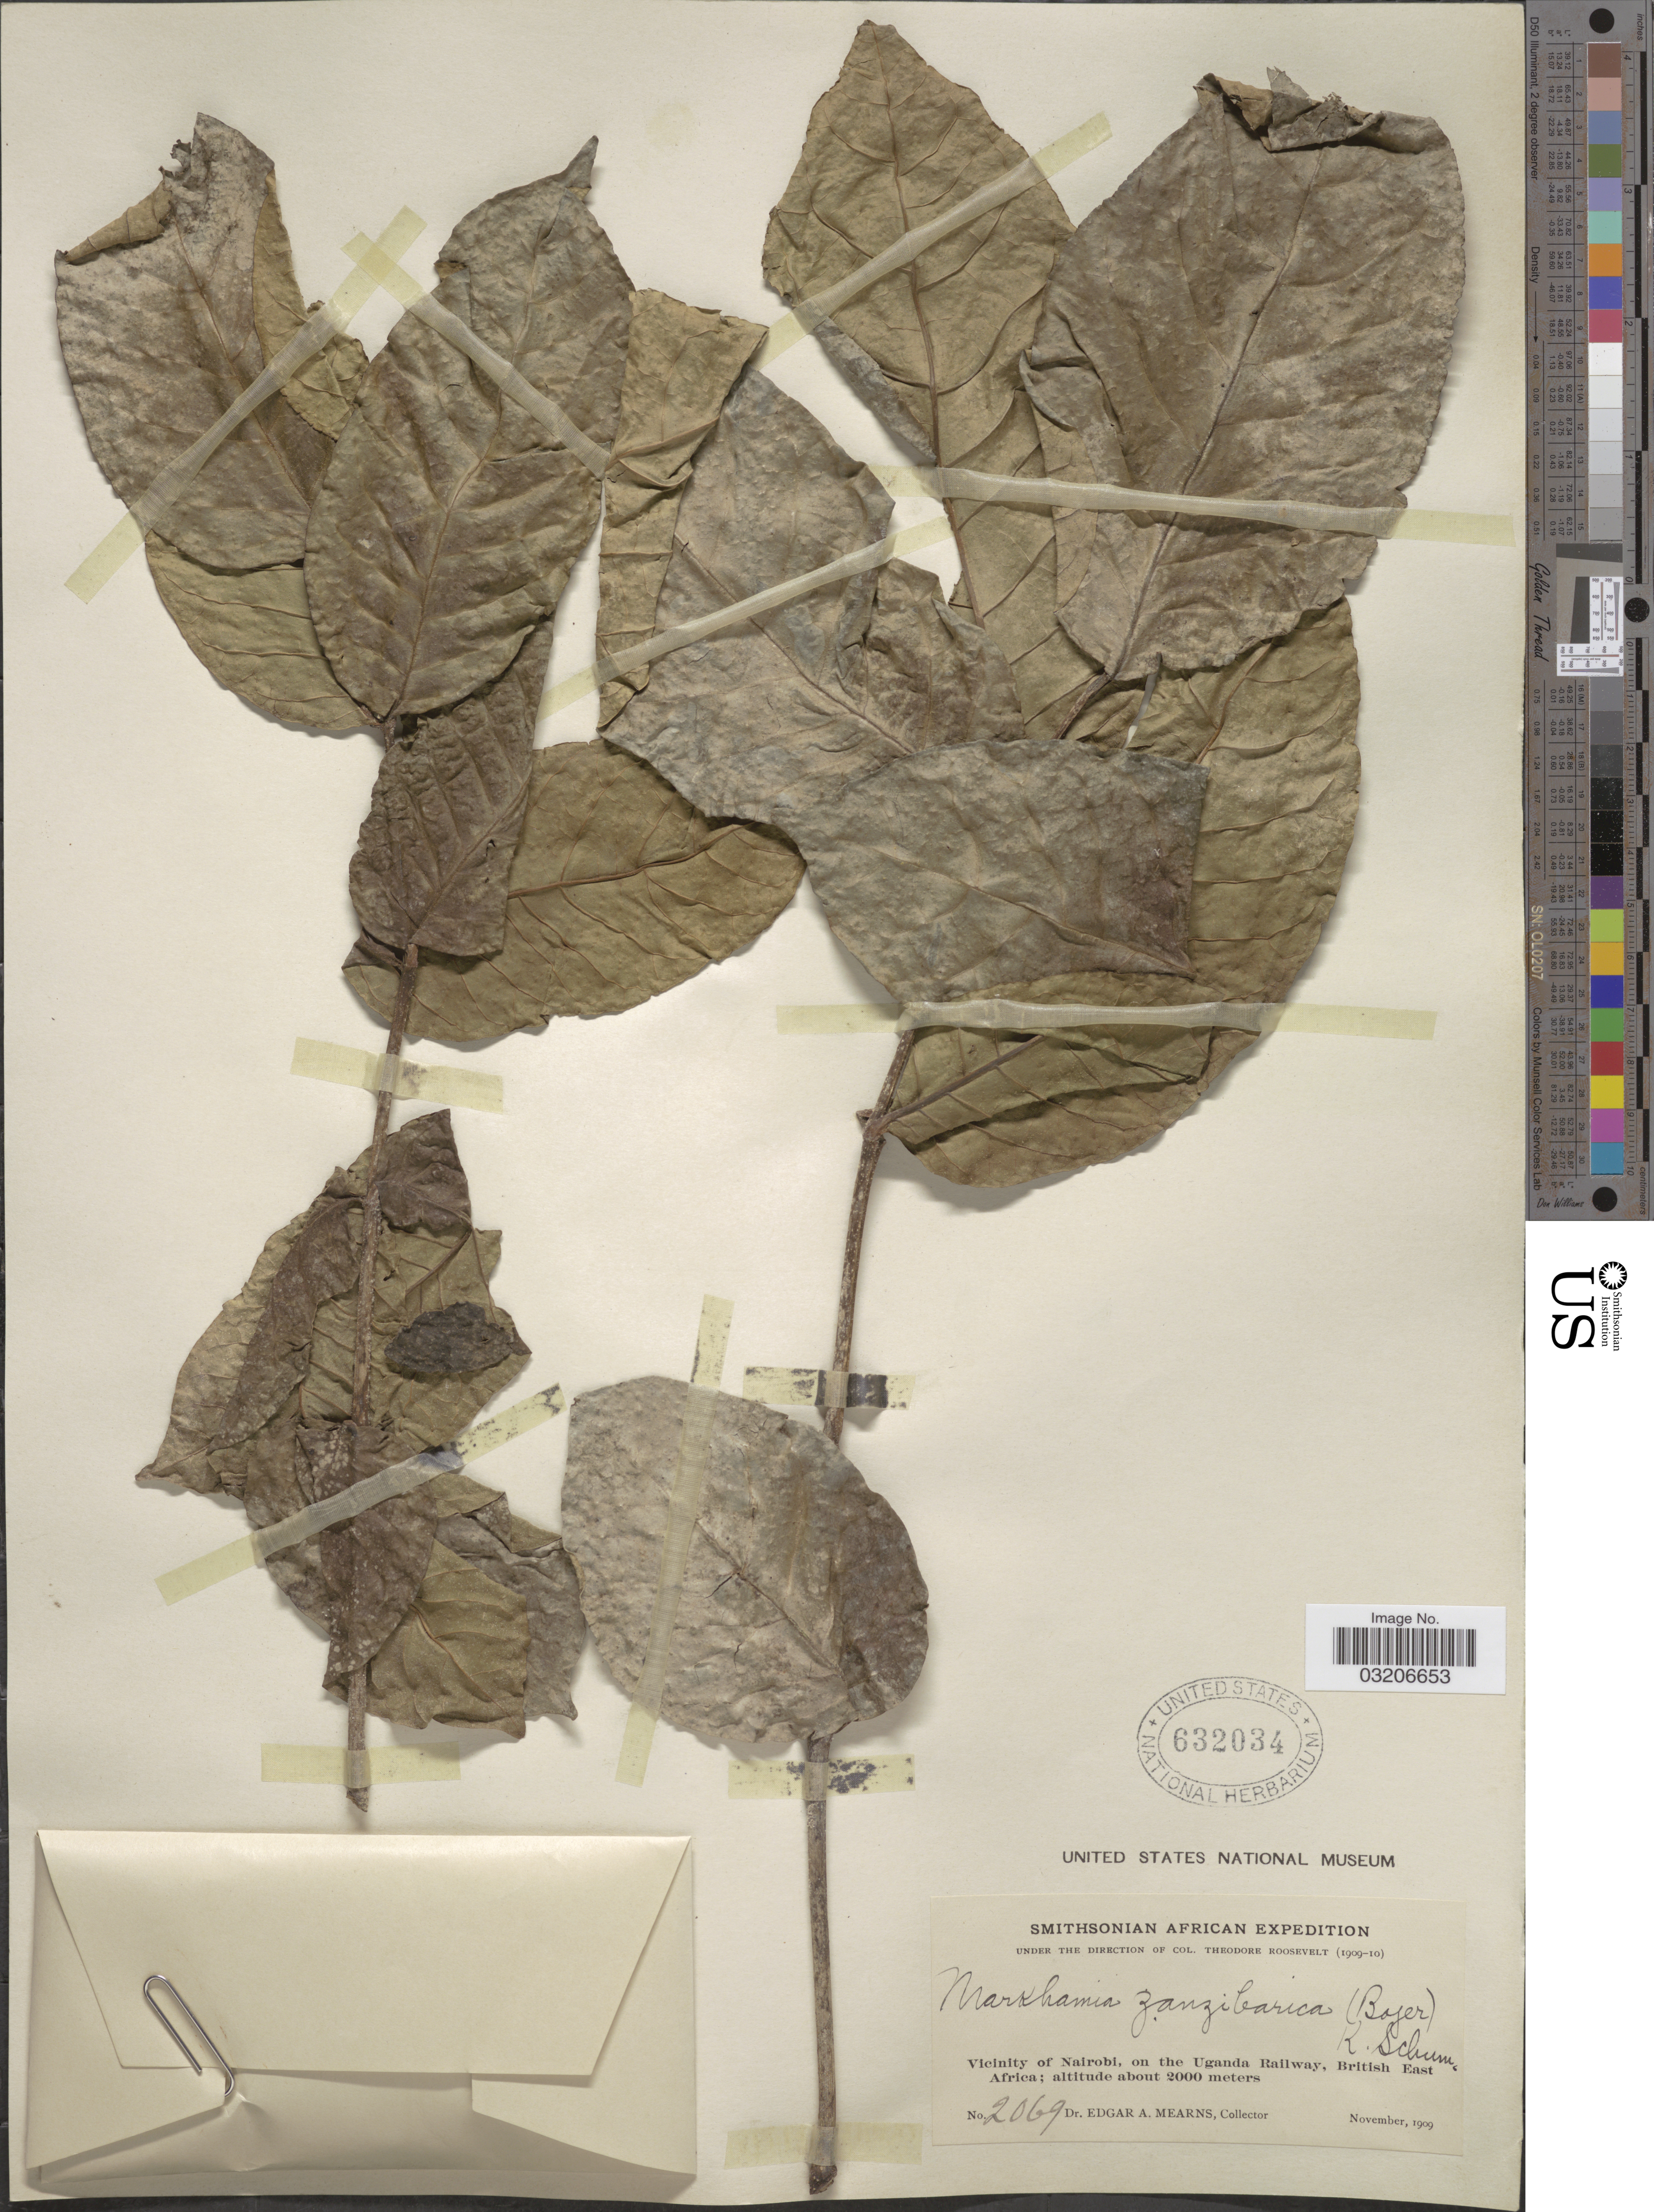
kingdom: Plantae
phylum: Tracheophyta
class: Magnoliopsida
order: Lamiales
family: Bignoniaceae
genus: Markhamia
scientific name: Markhamia zanzibarica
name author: (Bojer ex DC.) K. Schum.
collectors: E. A. Mearns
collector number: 2069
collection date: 1909-11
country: Kenya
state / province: Nairobi Area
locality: Vicinity of Nairobi, on the Uganda Railway, British East Africa.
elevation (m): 2000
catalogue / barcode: US 632034